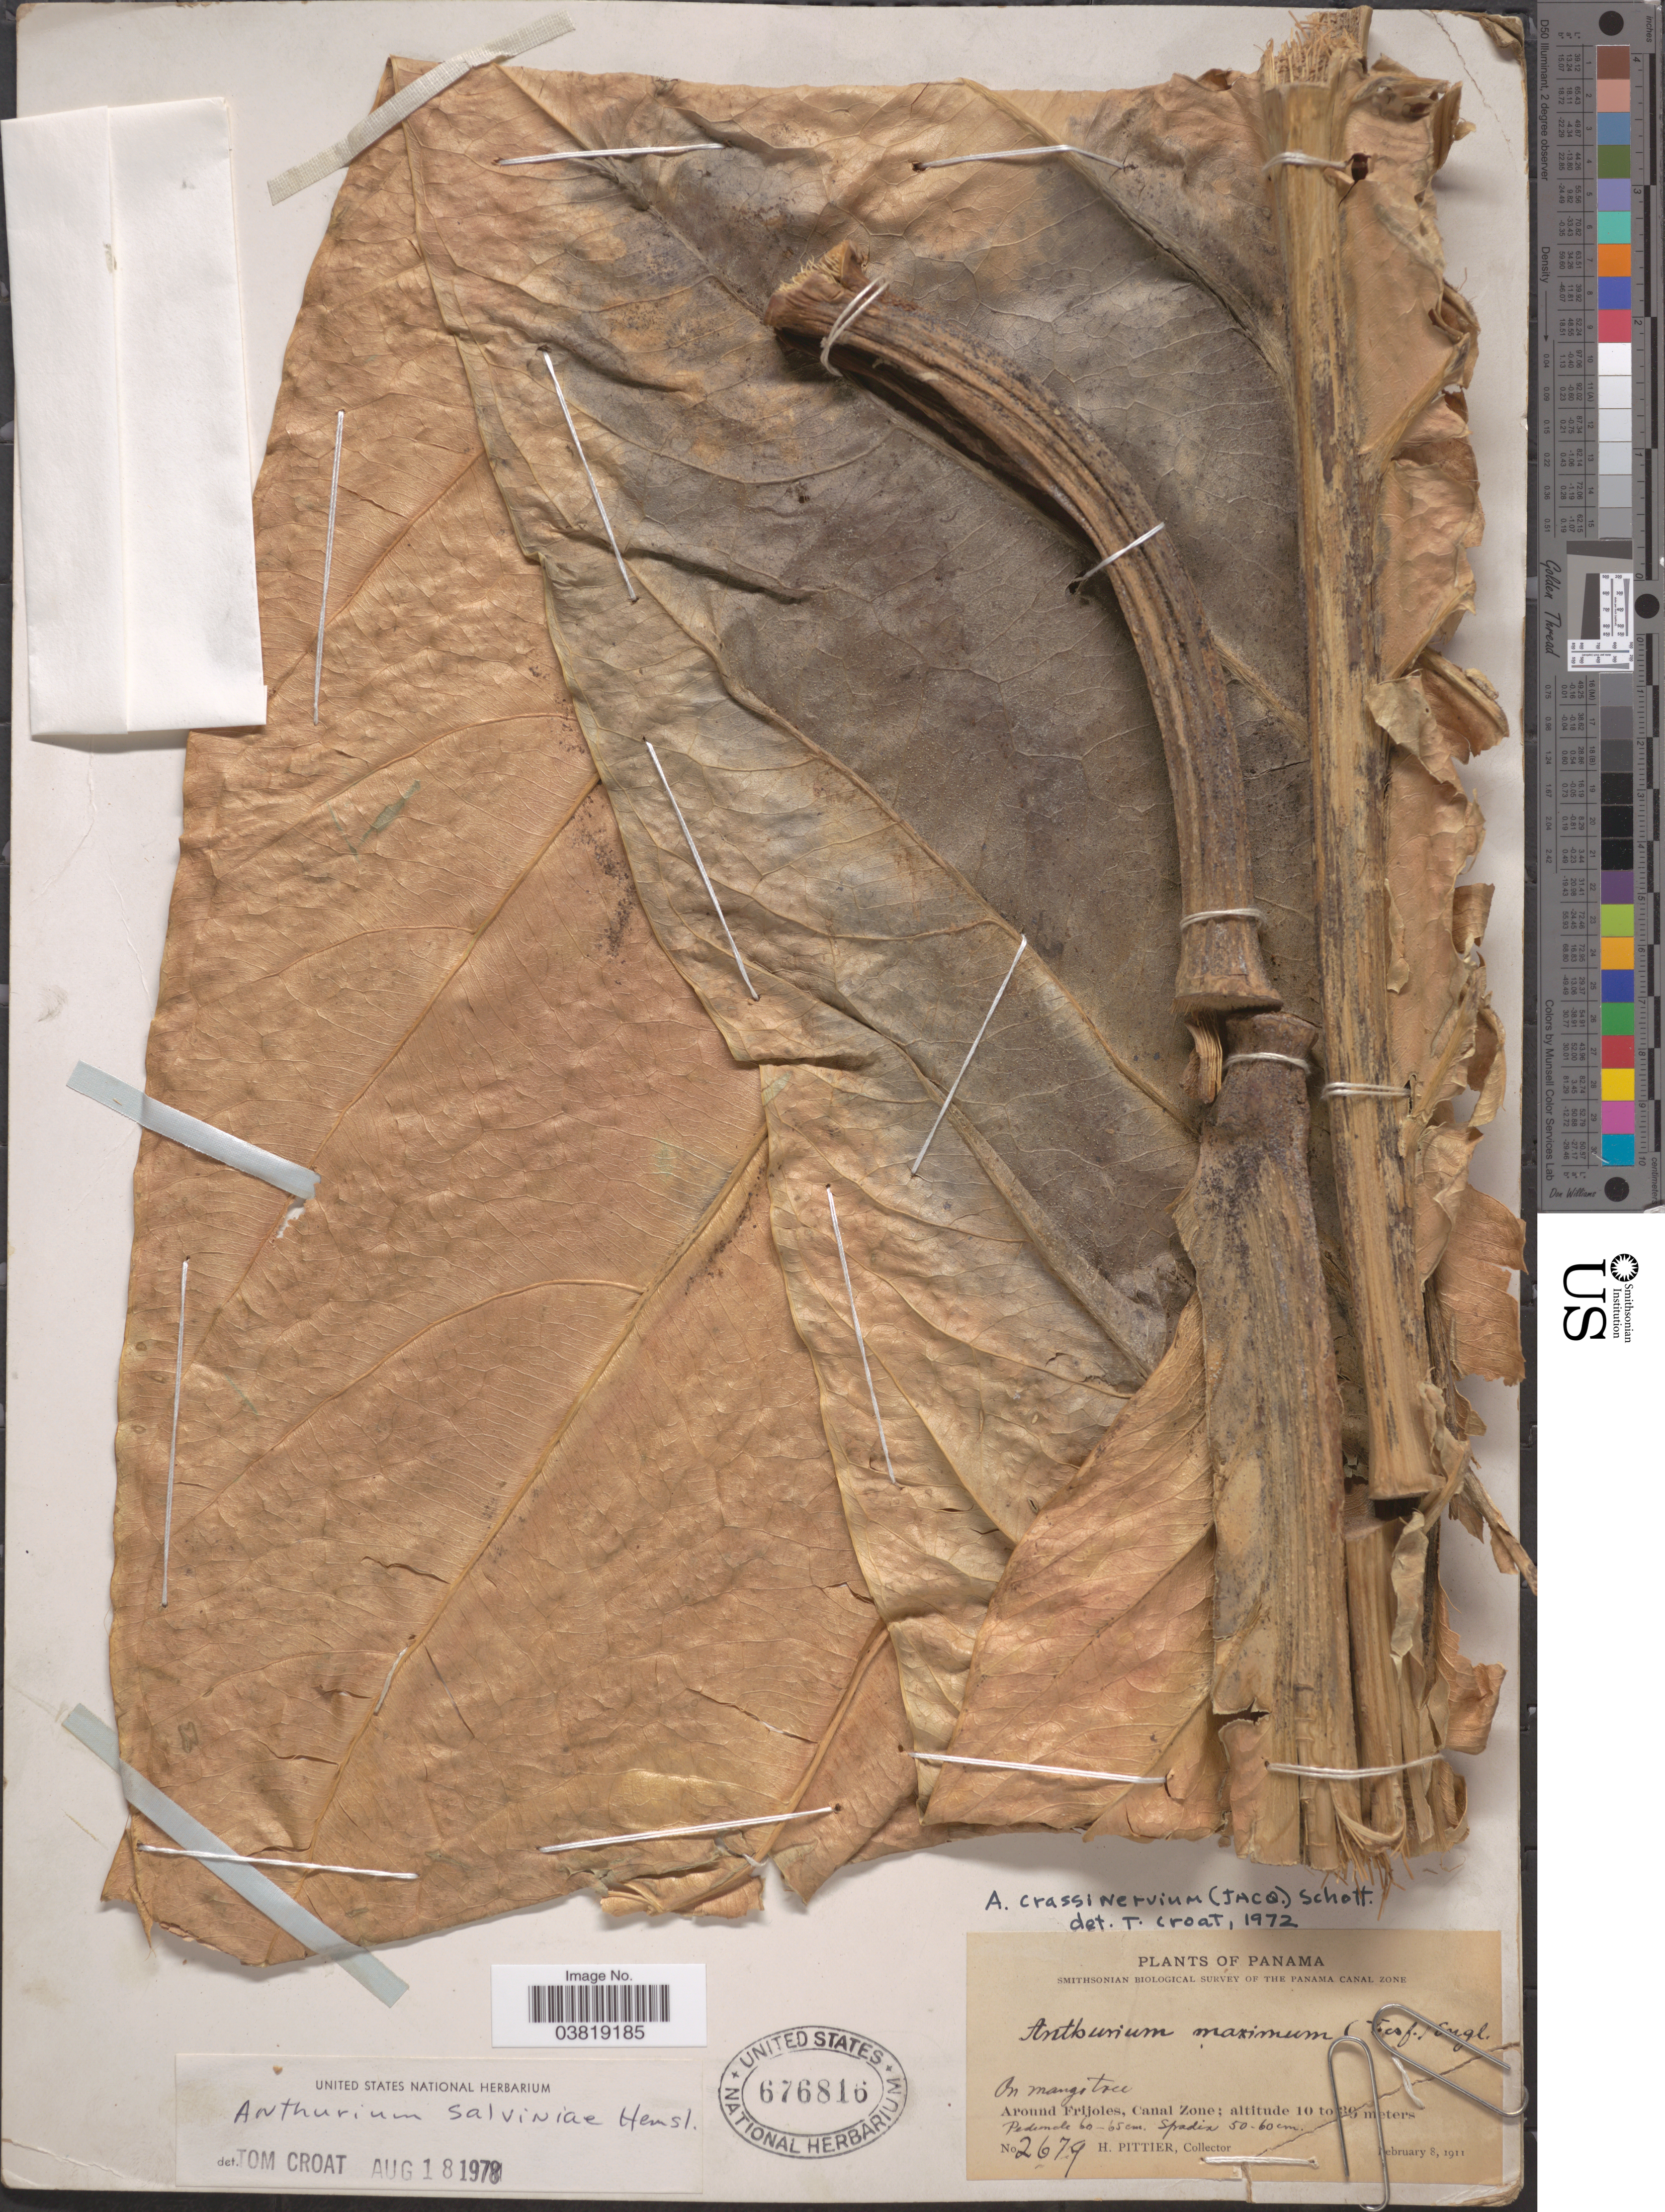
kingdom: Plantae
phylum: Tracheophyta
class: Liliopsida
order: Alismatales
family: Araceae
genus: Anthurium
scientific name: Anthurium salvinii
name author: Hemsl.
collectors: H. F. Pittier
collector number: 2679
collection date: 1911-02-08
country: Panama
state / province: Colón / Panamá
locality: The Panama Canal Zone. Around Frijoles, Canal Zone.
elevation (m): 10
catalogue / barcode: US 676816